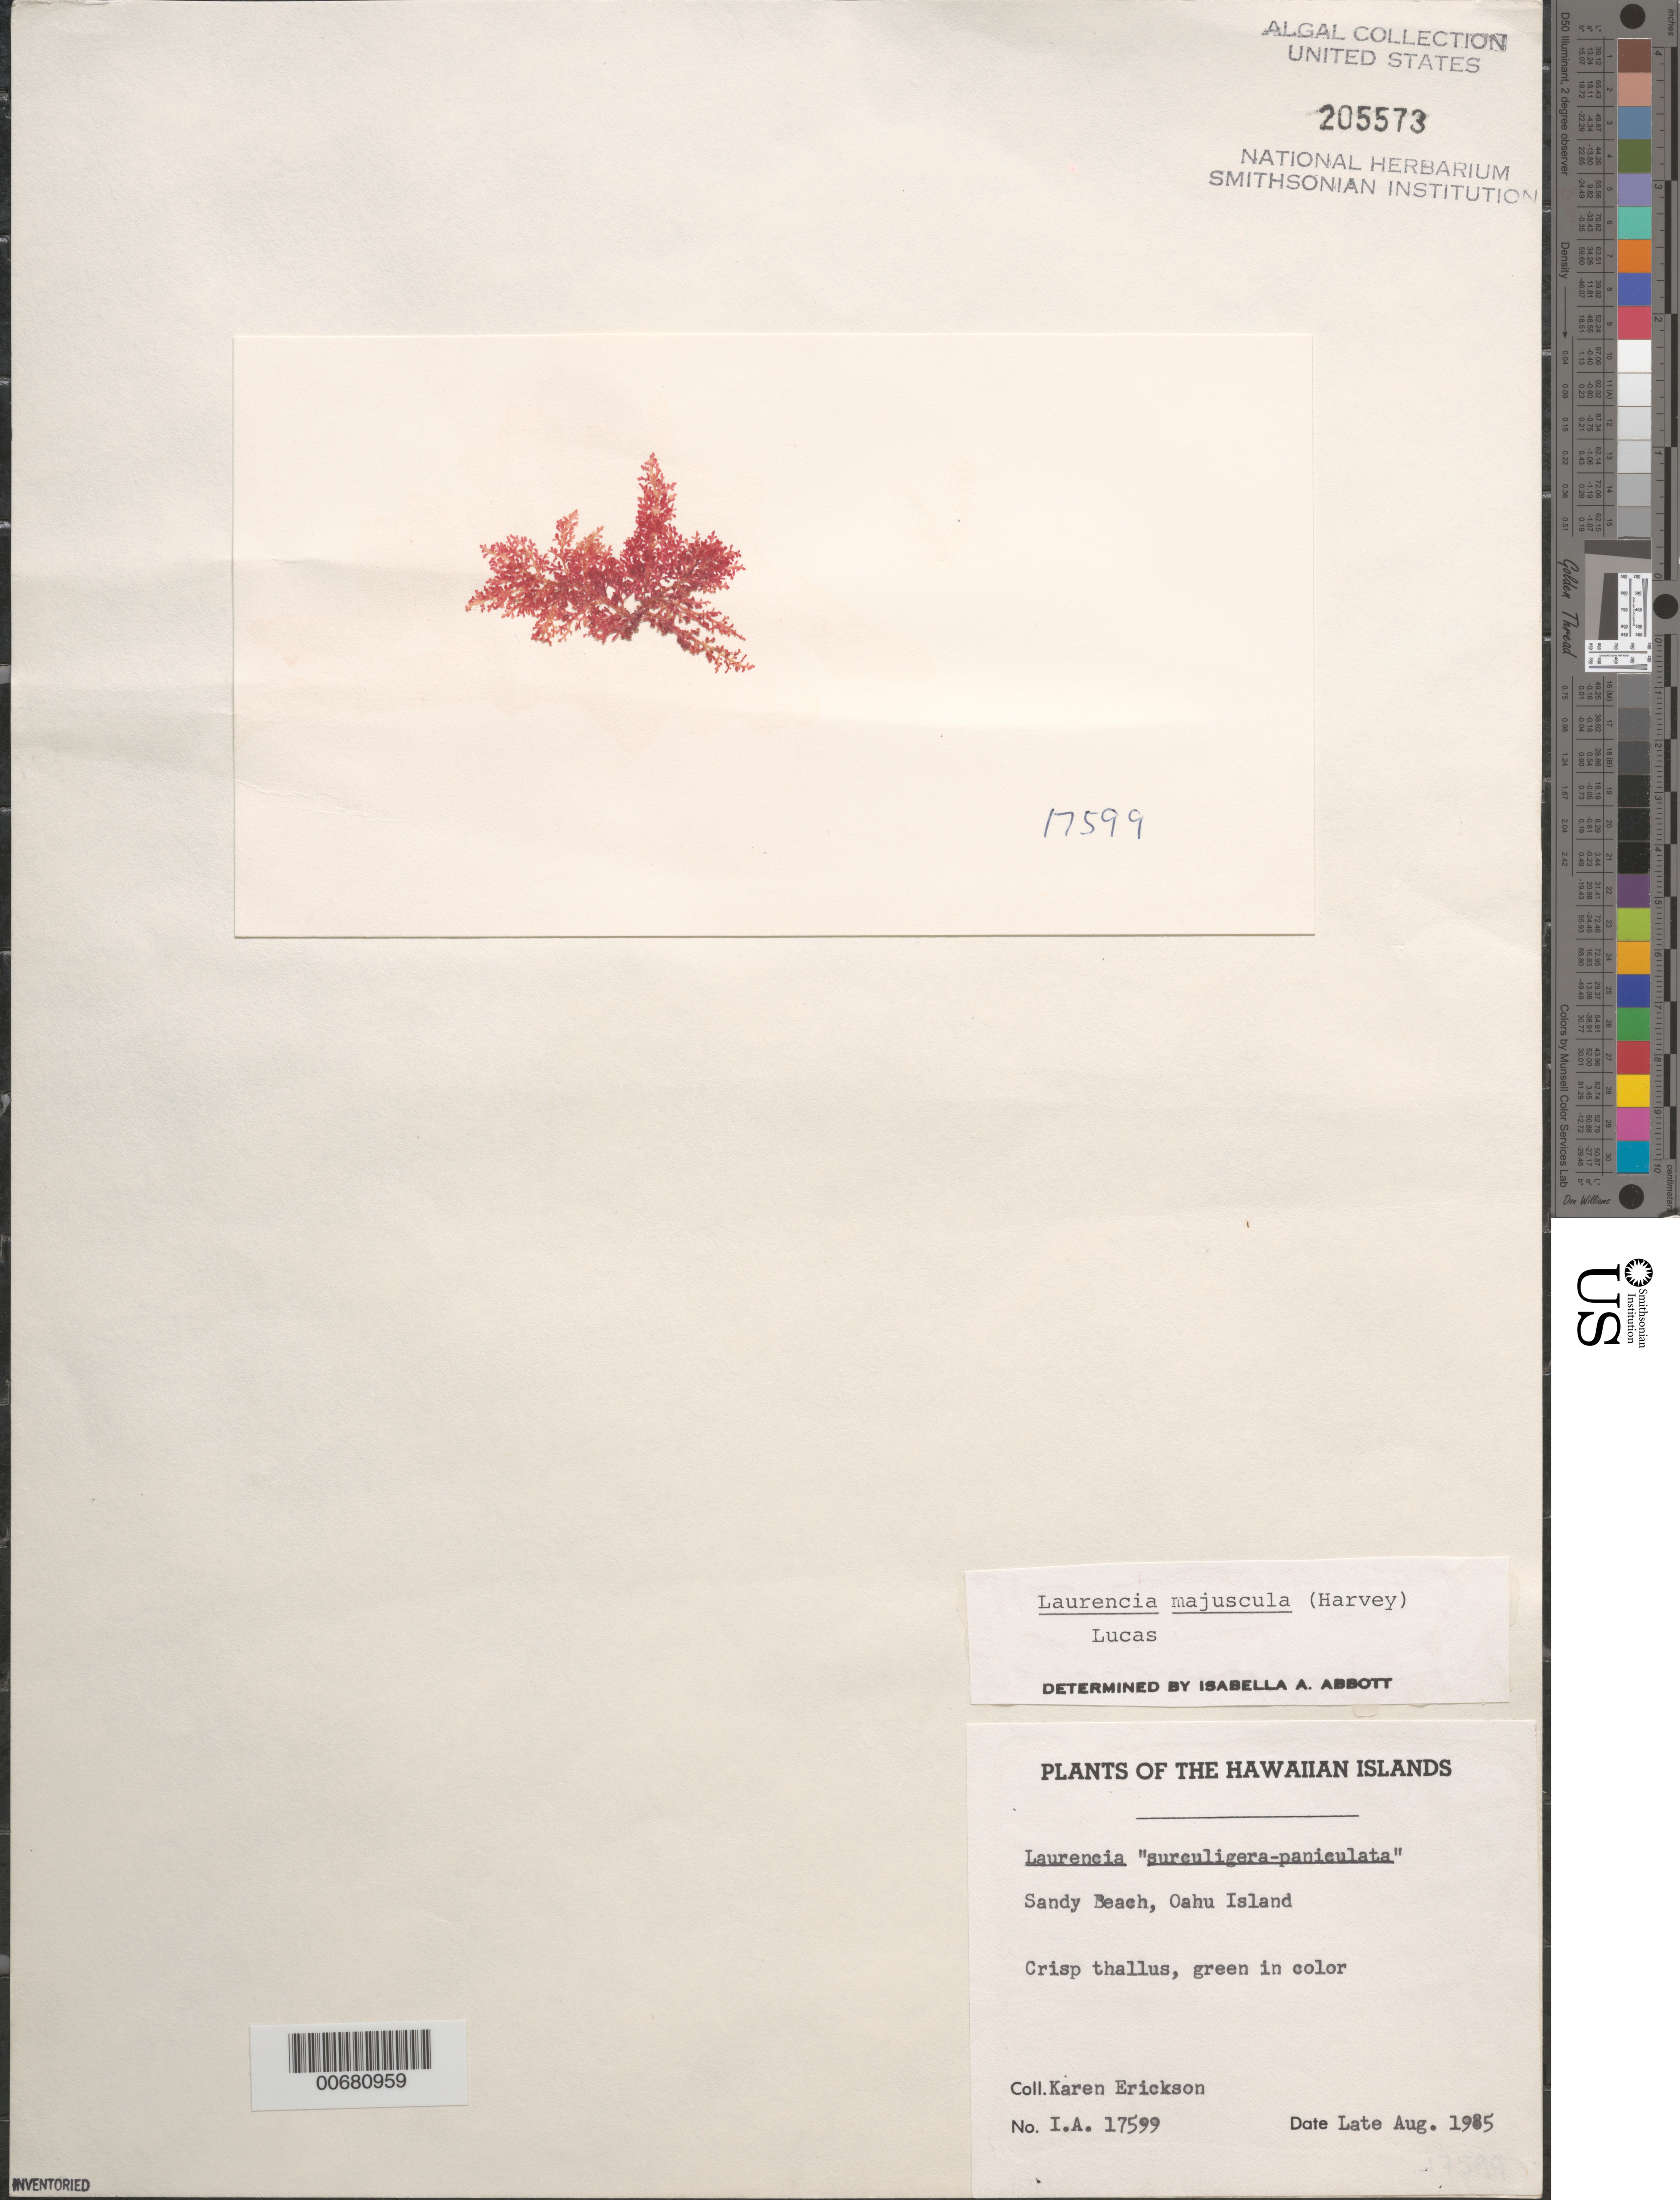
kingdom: Plantae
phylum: Rhodophyta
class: Florideophyceae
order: Ceramiales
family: Rhodomelaceae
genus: Laurencia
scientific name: Laurencia dendroidea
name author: J. Agardh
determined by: Algae name updating Project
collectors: K. Erickson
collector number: IAA 17599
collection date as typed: Aug 1985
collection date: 1985-08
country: United States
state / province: Hawaii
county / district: Honolulu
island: Oahu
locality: Sandy Beach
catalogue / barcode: US 205573